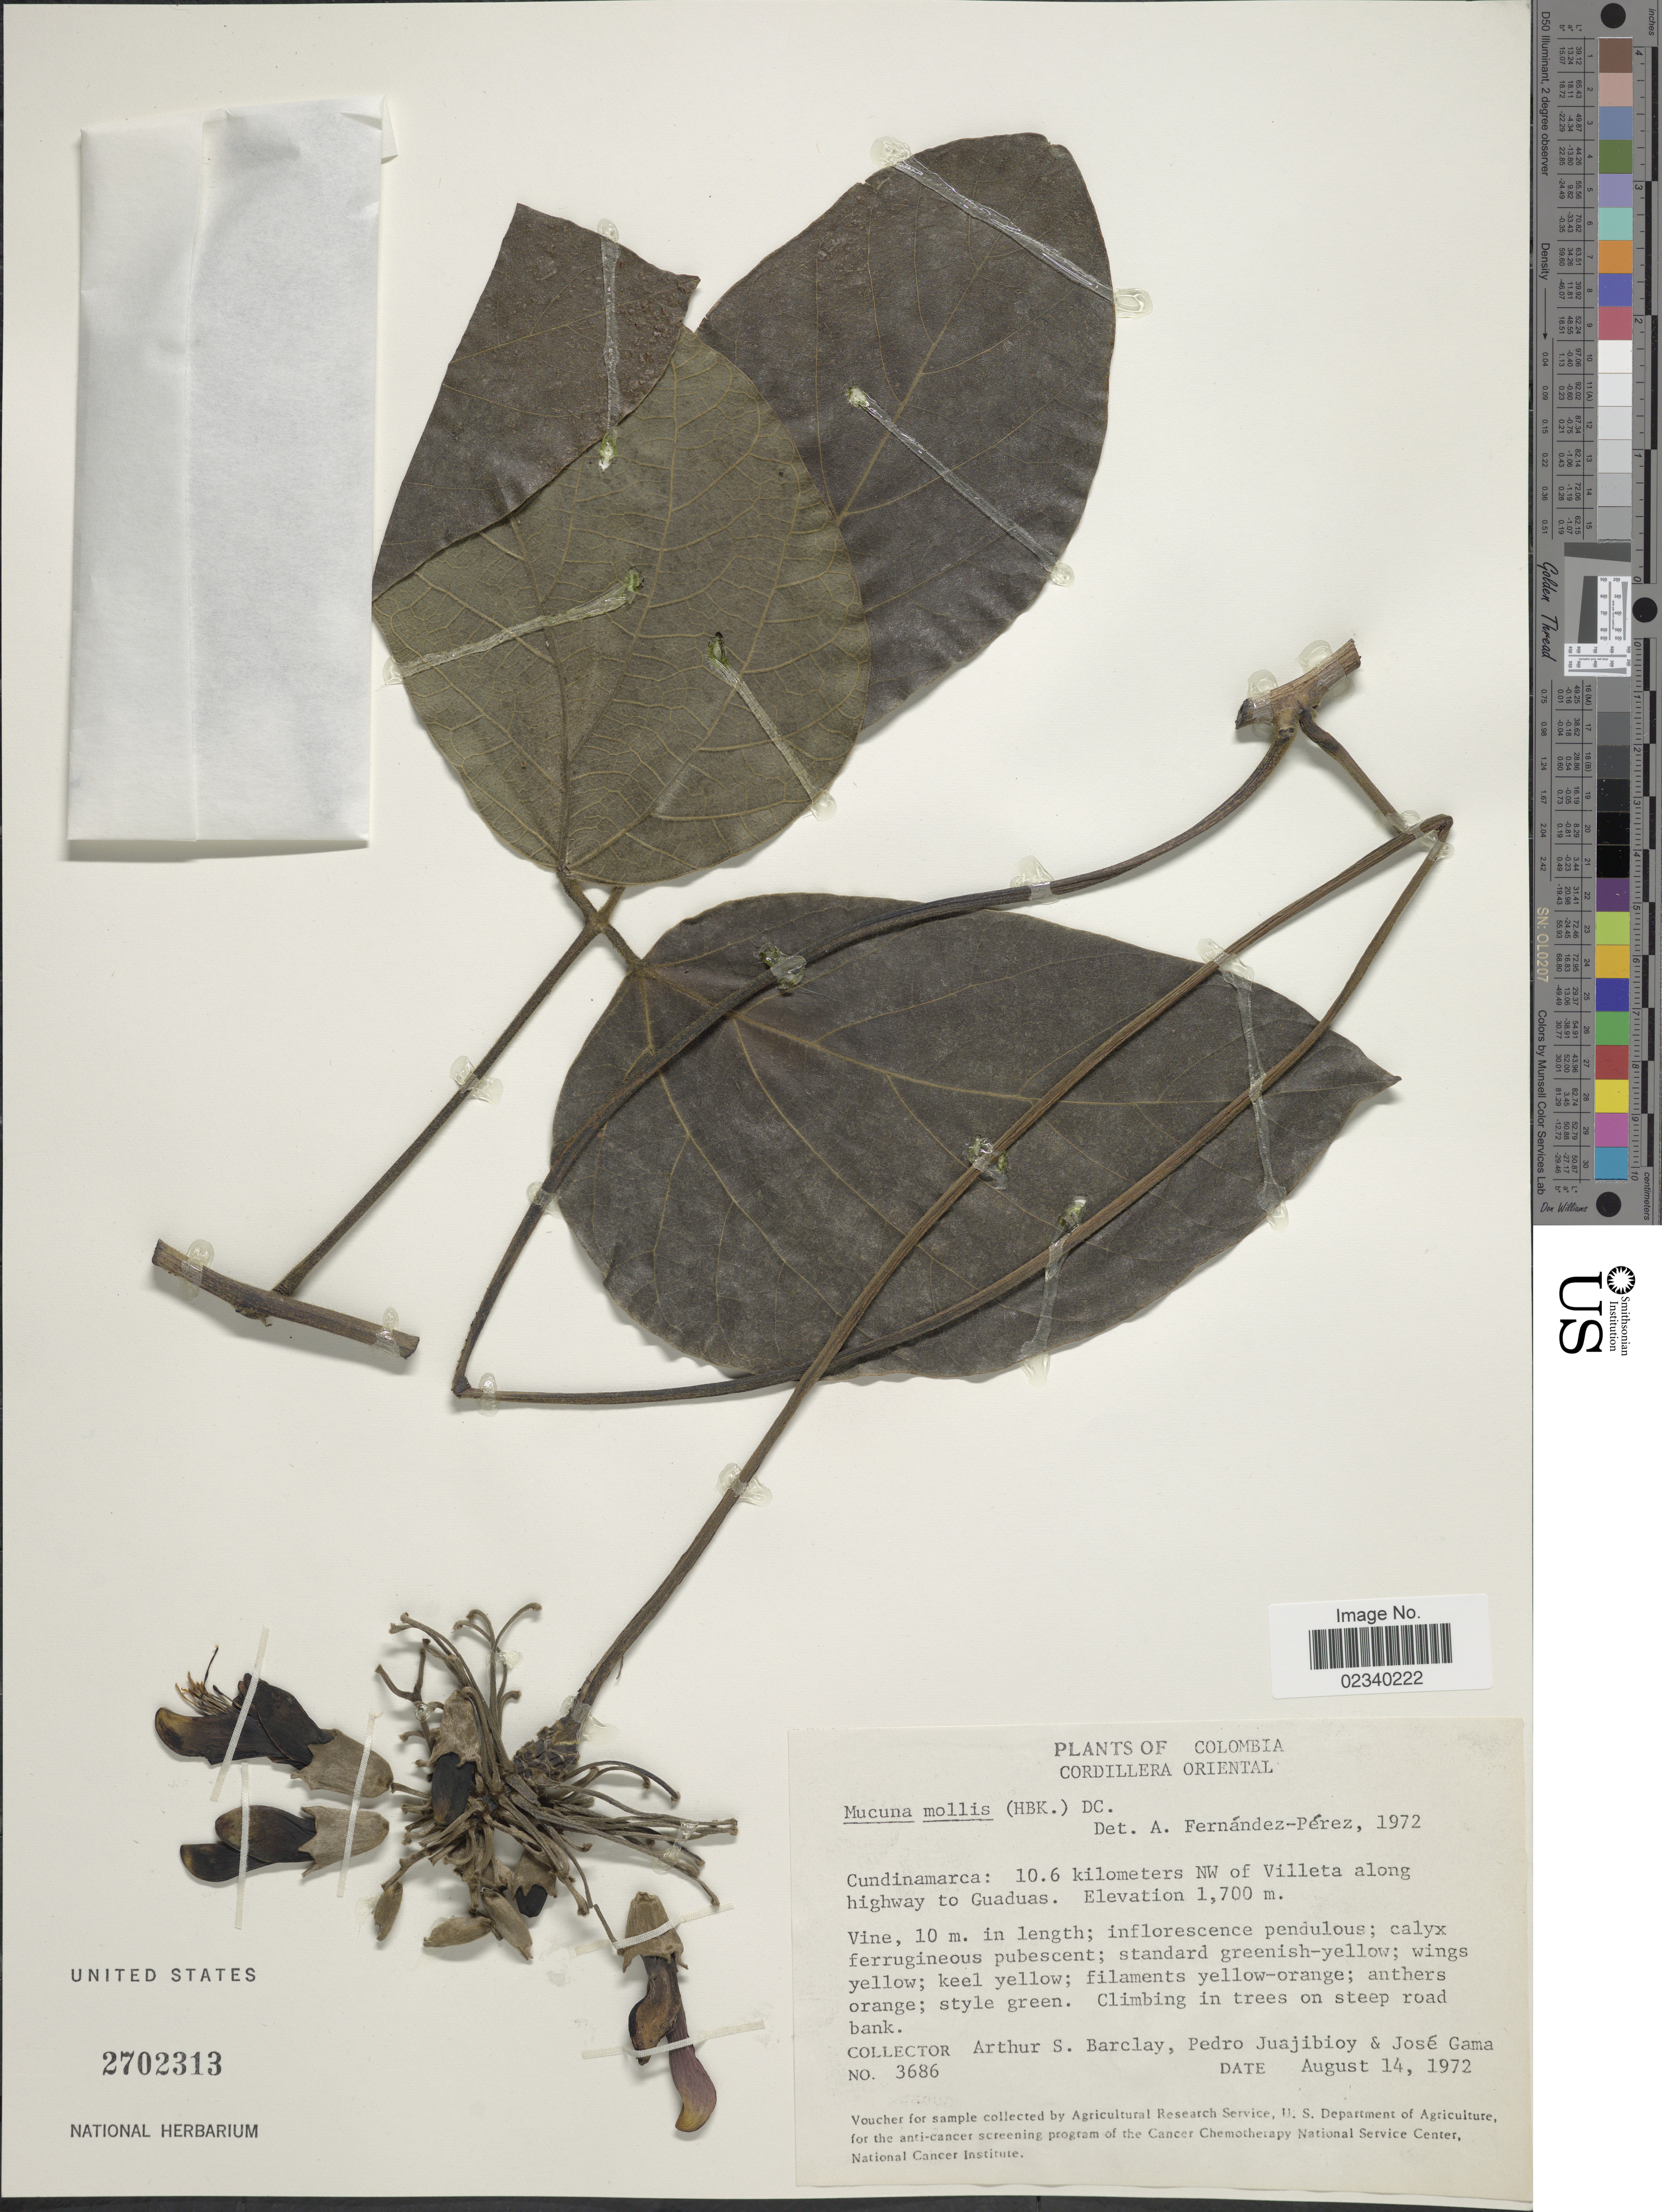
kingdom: Plantae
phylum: Tracheophyta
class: Magnoliopsida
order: Fabales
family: Fabaceae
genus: Mucuna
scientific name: Mucuna mollis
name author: (Kunth) DC.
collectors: A. S. Barclay, P. Juajibioy & J. Gama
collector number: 3686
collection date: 1972-08-14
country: Colombia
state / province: Cundinamarca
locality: Cordillera Oriental. 10.6 kilometers NW of Villeta along highway to Guadas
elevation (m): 1700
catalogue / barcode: US 2702313